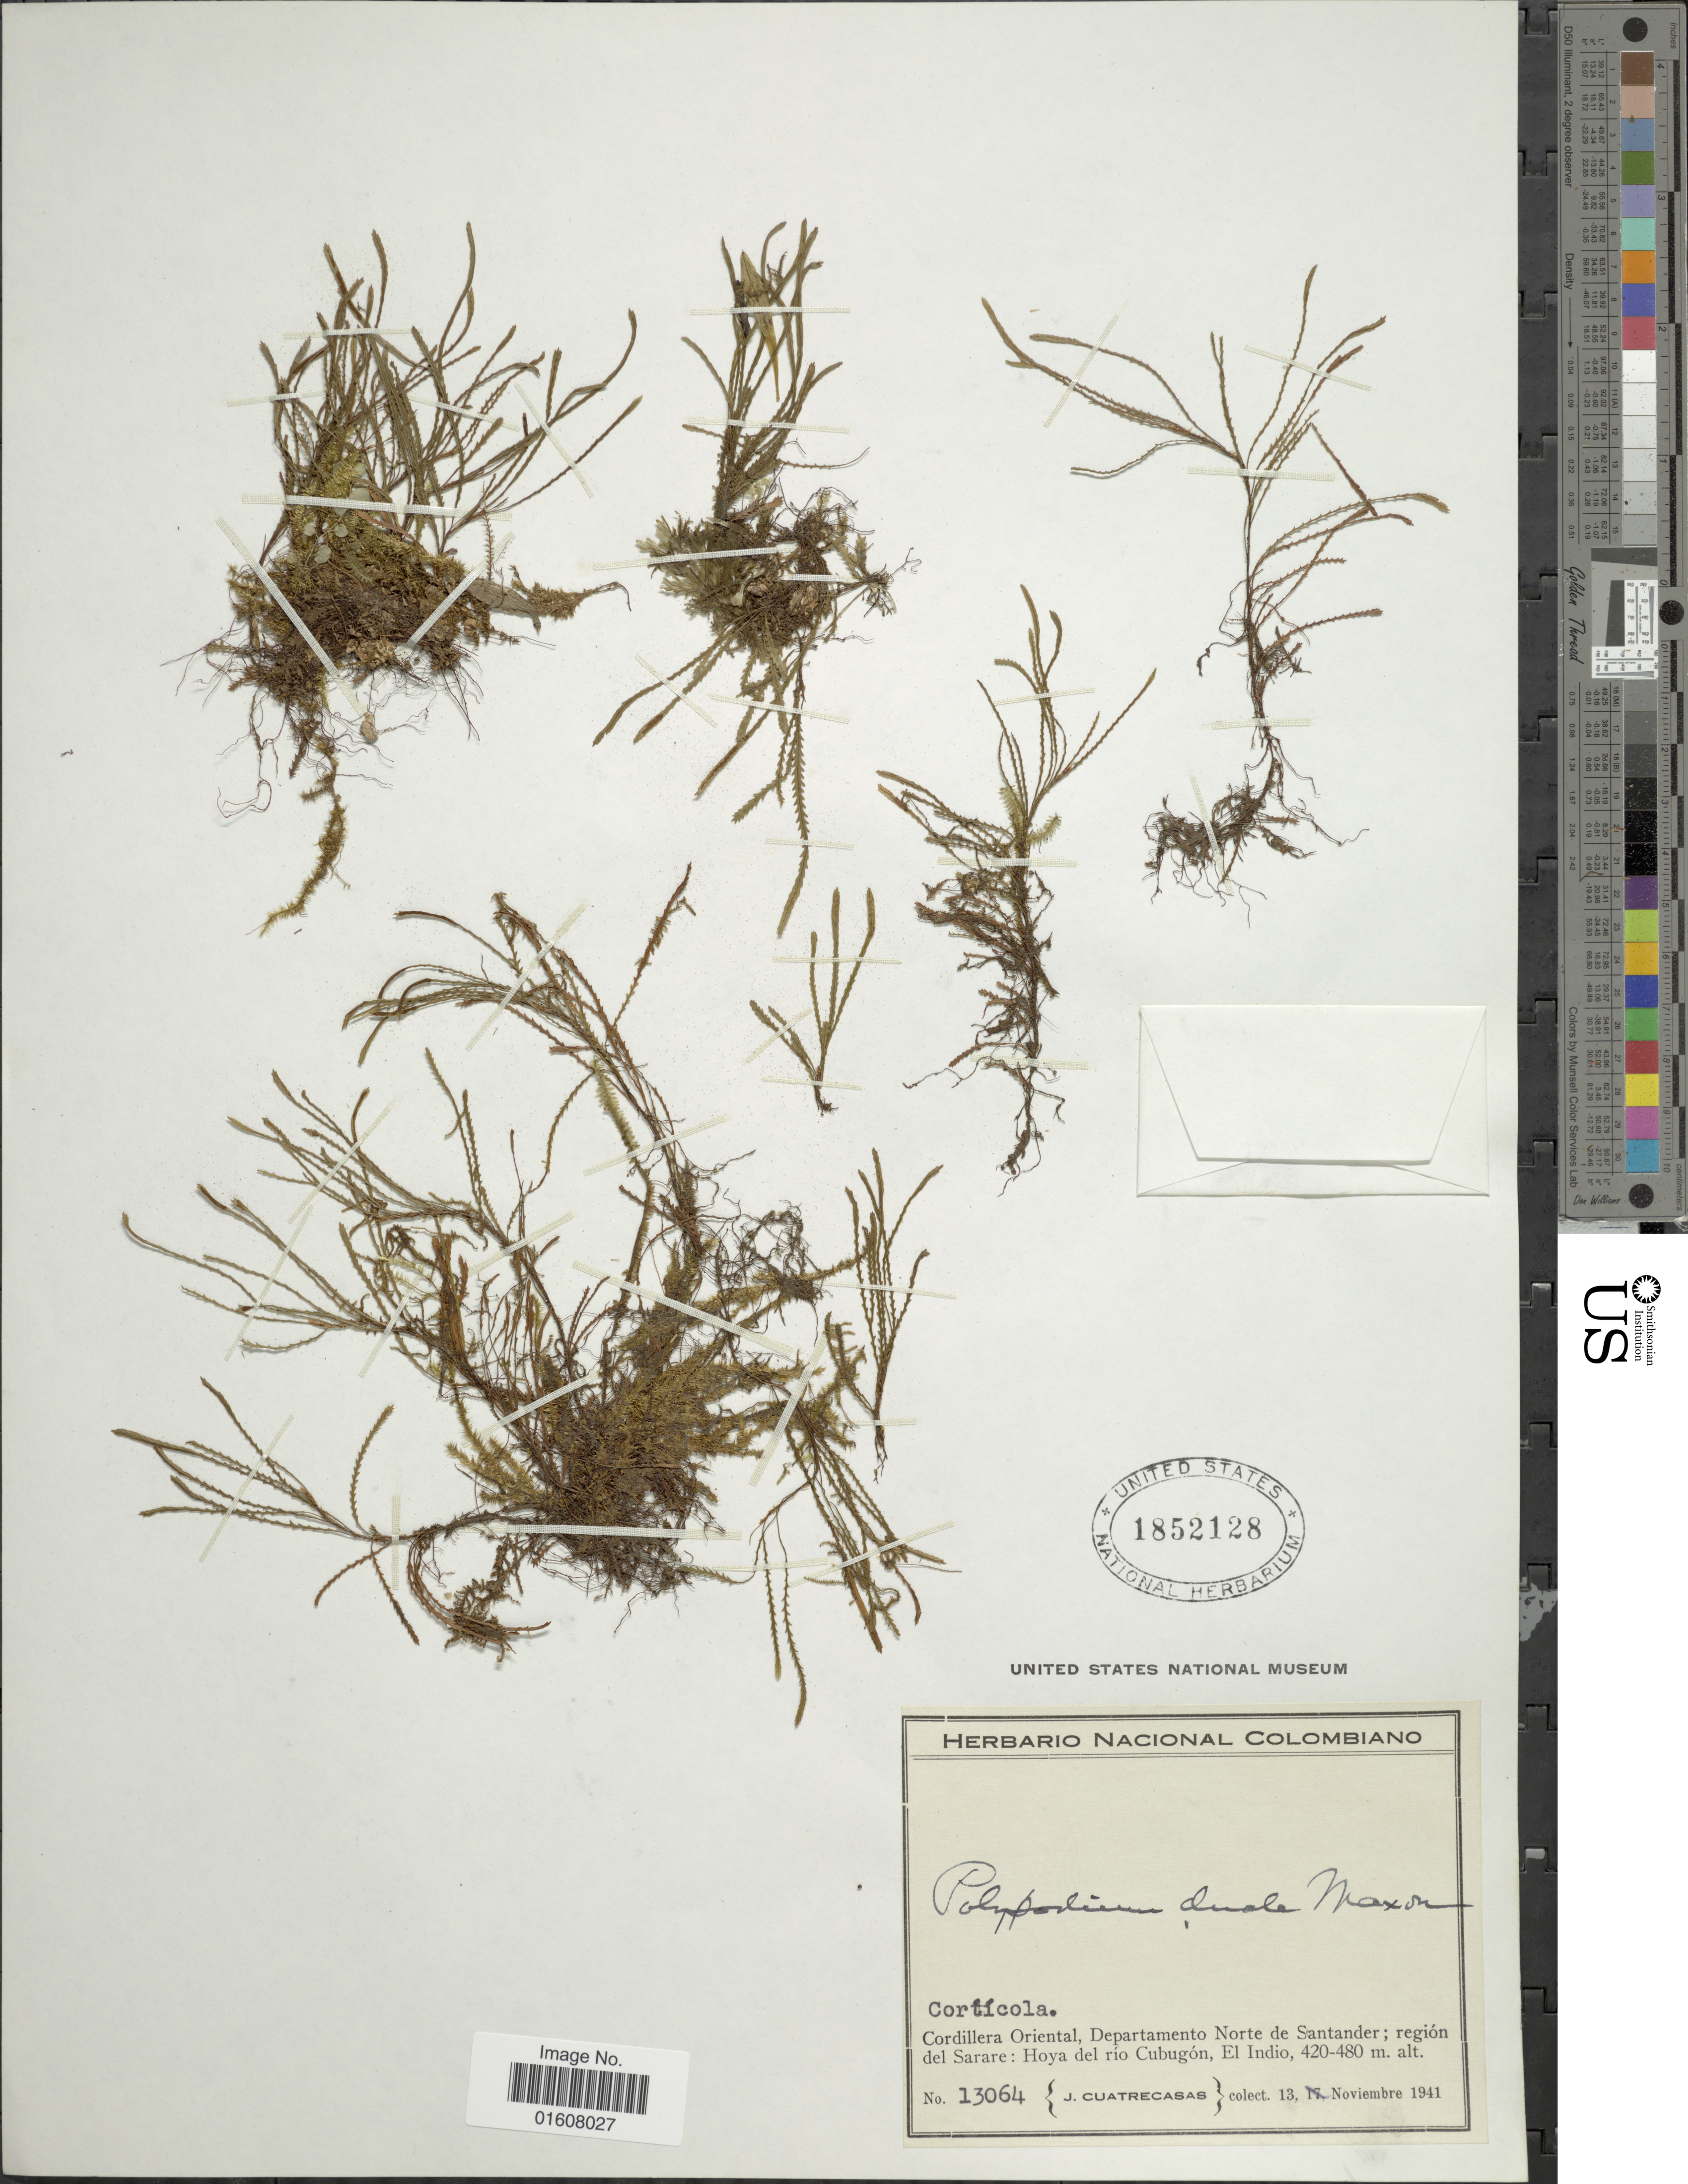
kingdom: Plantae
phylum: Tracheophyta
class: Polypodiopsida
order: Polypodiales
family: Polypodiaceae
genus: Cochlidium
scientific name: Cochlidium serrulatum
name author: (Sw.) L.E. Bishop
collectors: J. Cuatrecasas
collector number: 13064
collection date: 1941-11-13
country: Colombia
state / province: Norte de Santander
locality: Cortícola. Cordillera Oriental; región del Sarare: Hoya del río Cubugón, El Indio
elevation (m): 420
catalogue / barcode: US 1852128